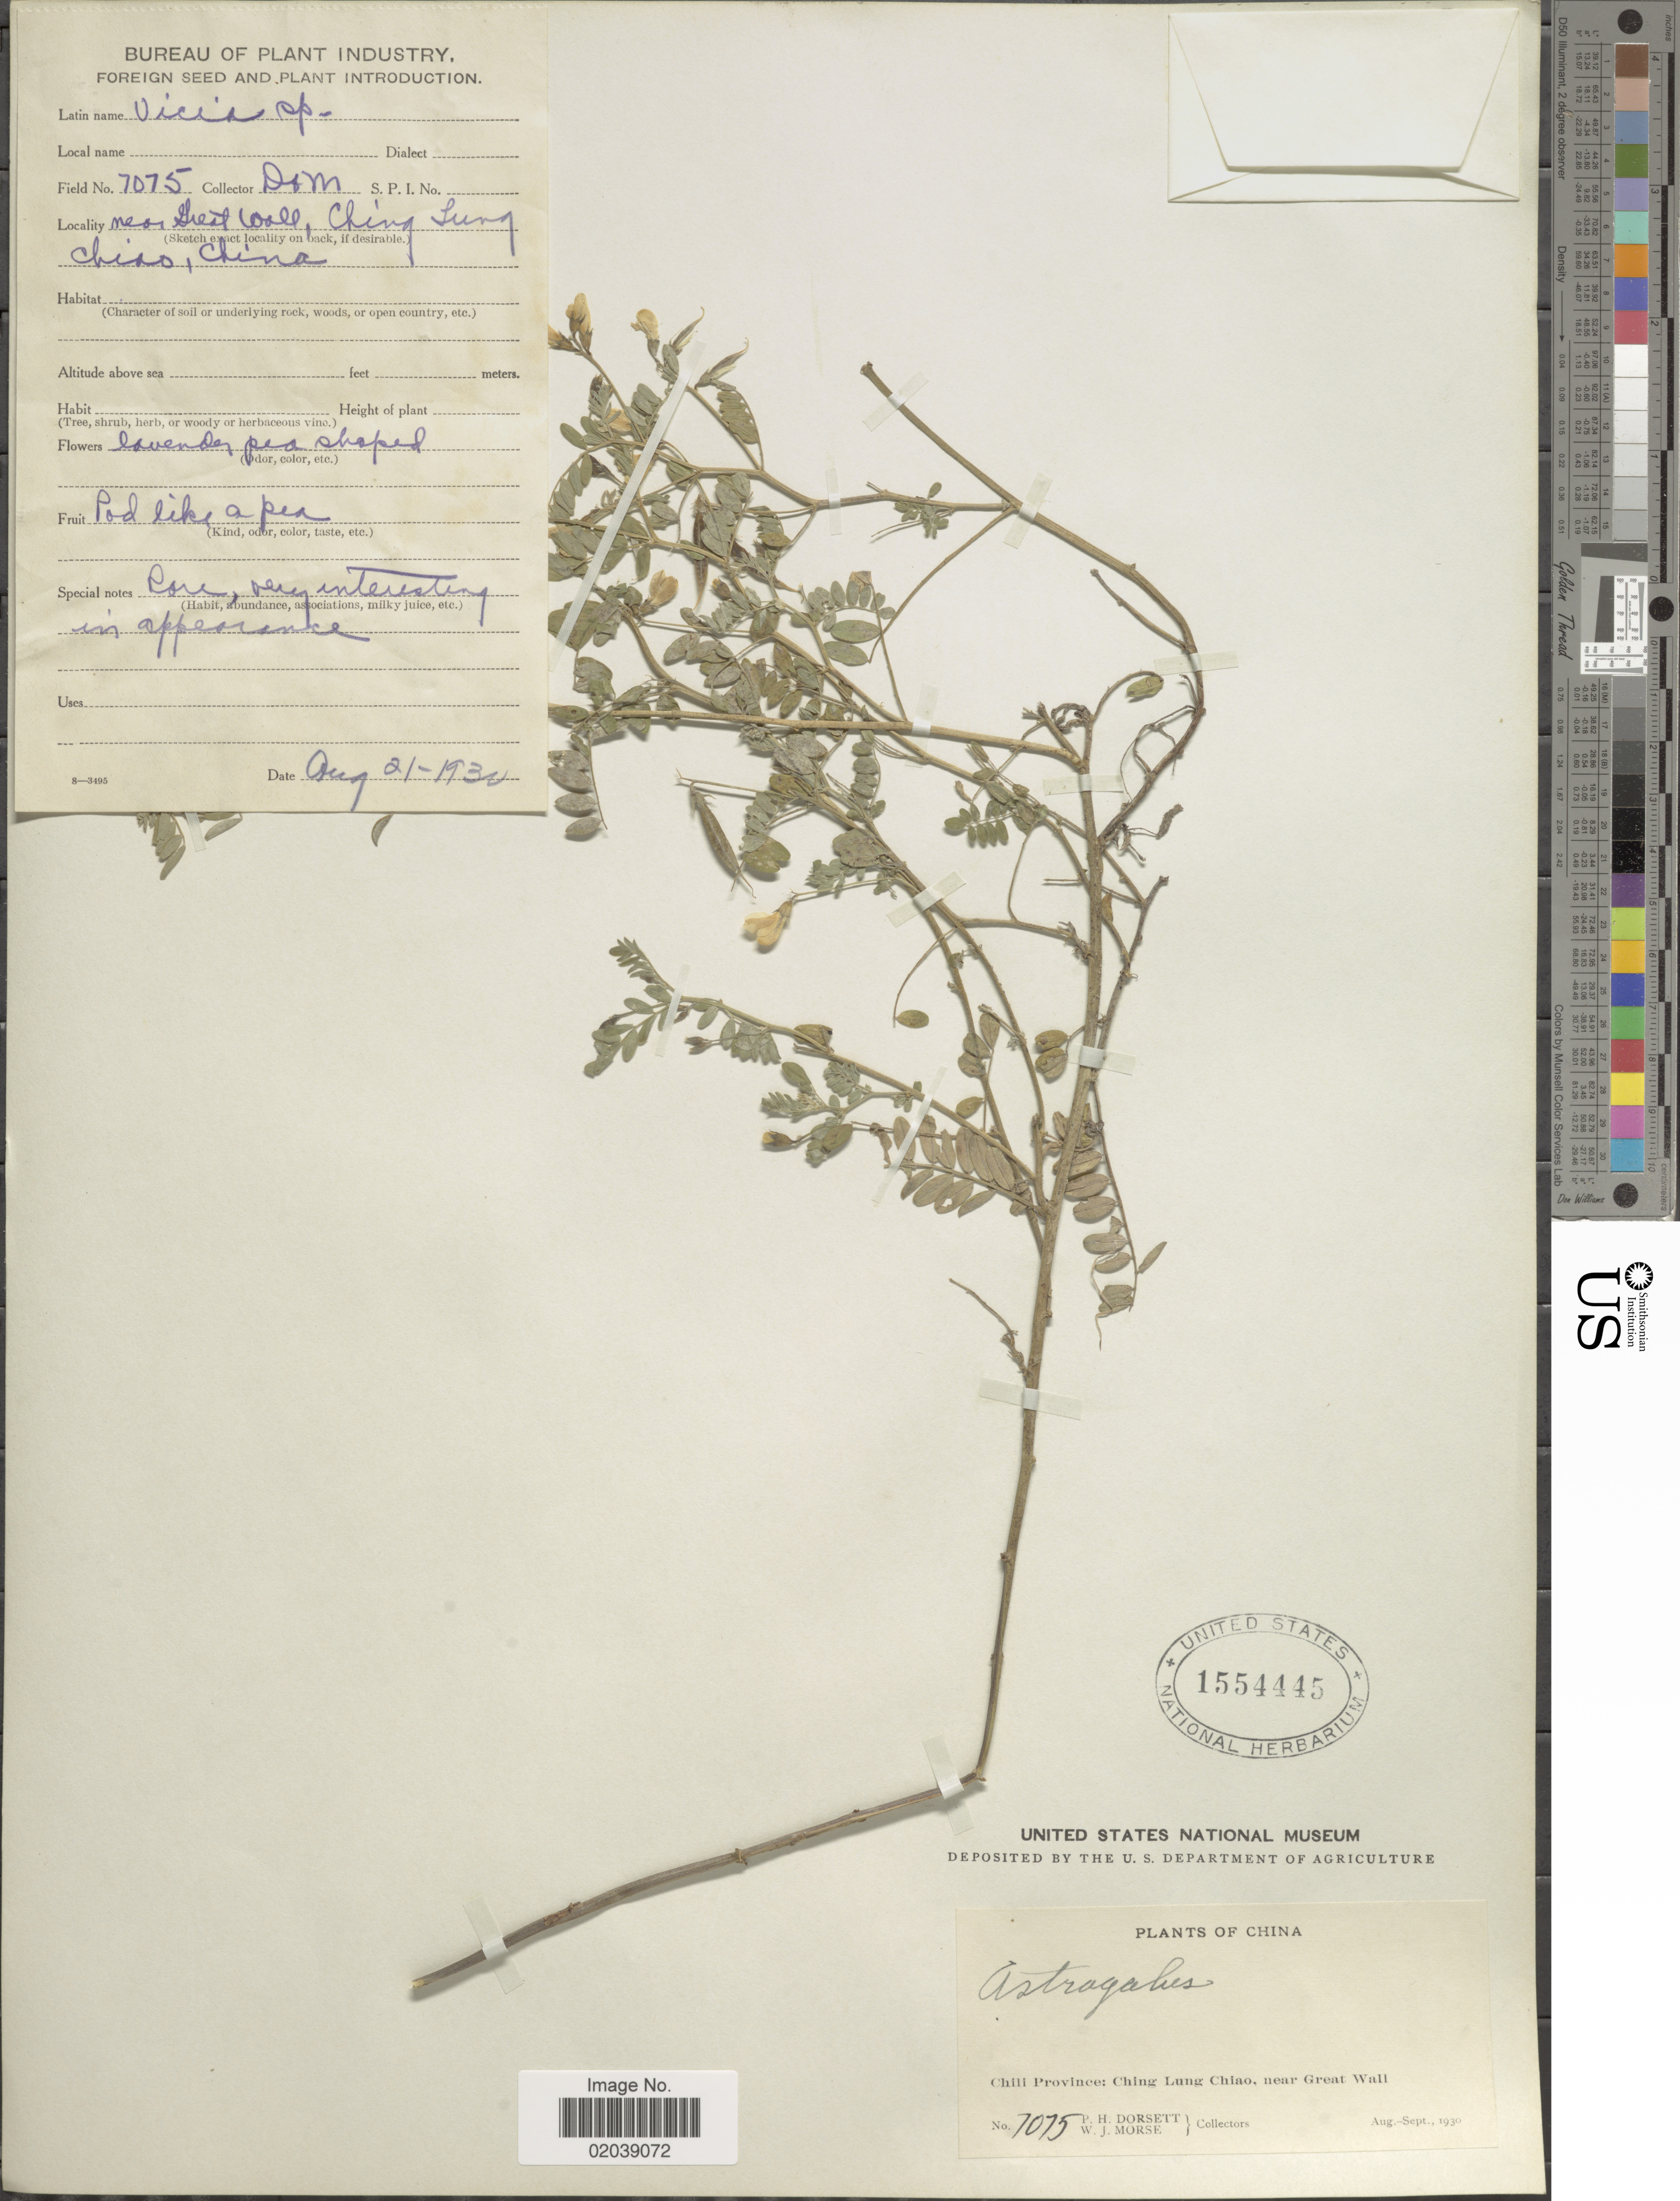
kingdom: Plantae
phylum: Tracheophyta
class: Magnoliopsida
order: Fabales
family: Fabaceae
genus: Astragalus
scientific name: Astragalus sp.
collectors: P. H. Dorsett & W. J. Morse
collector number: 7075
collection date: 1931-08-21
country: China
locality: Chili Province, Ching Lung Chiao, near Great Wall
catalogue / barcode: US 1554445